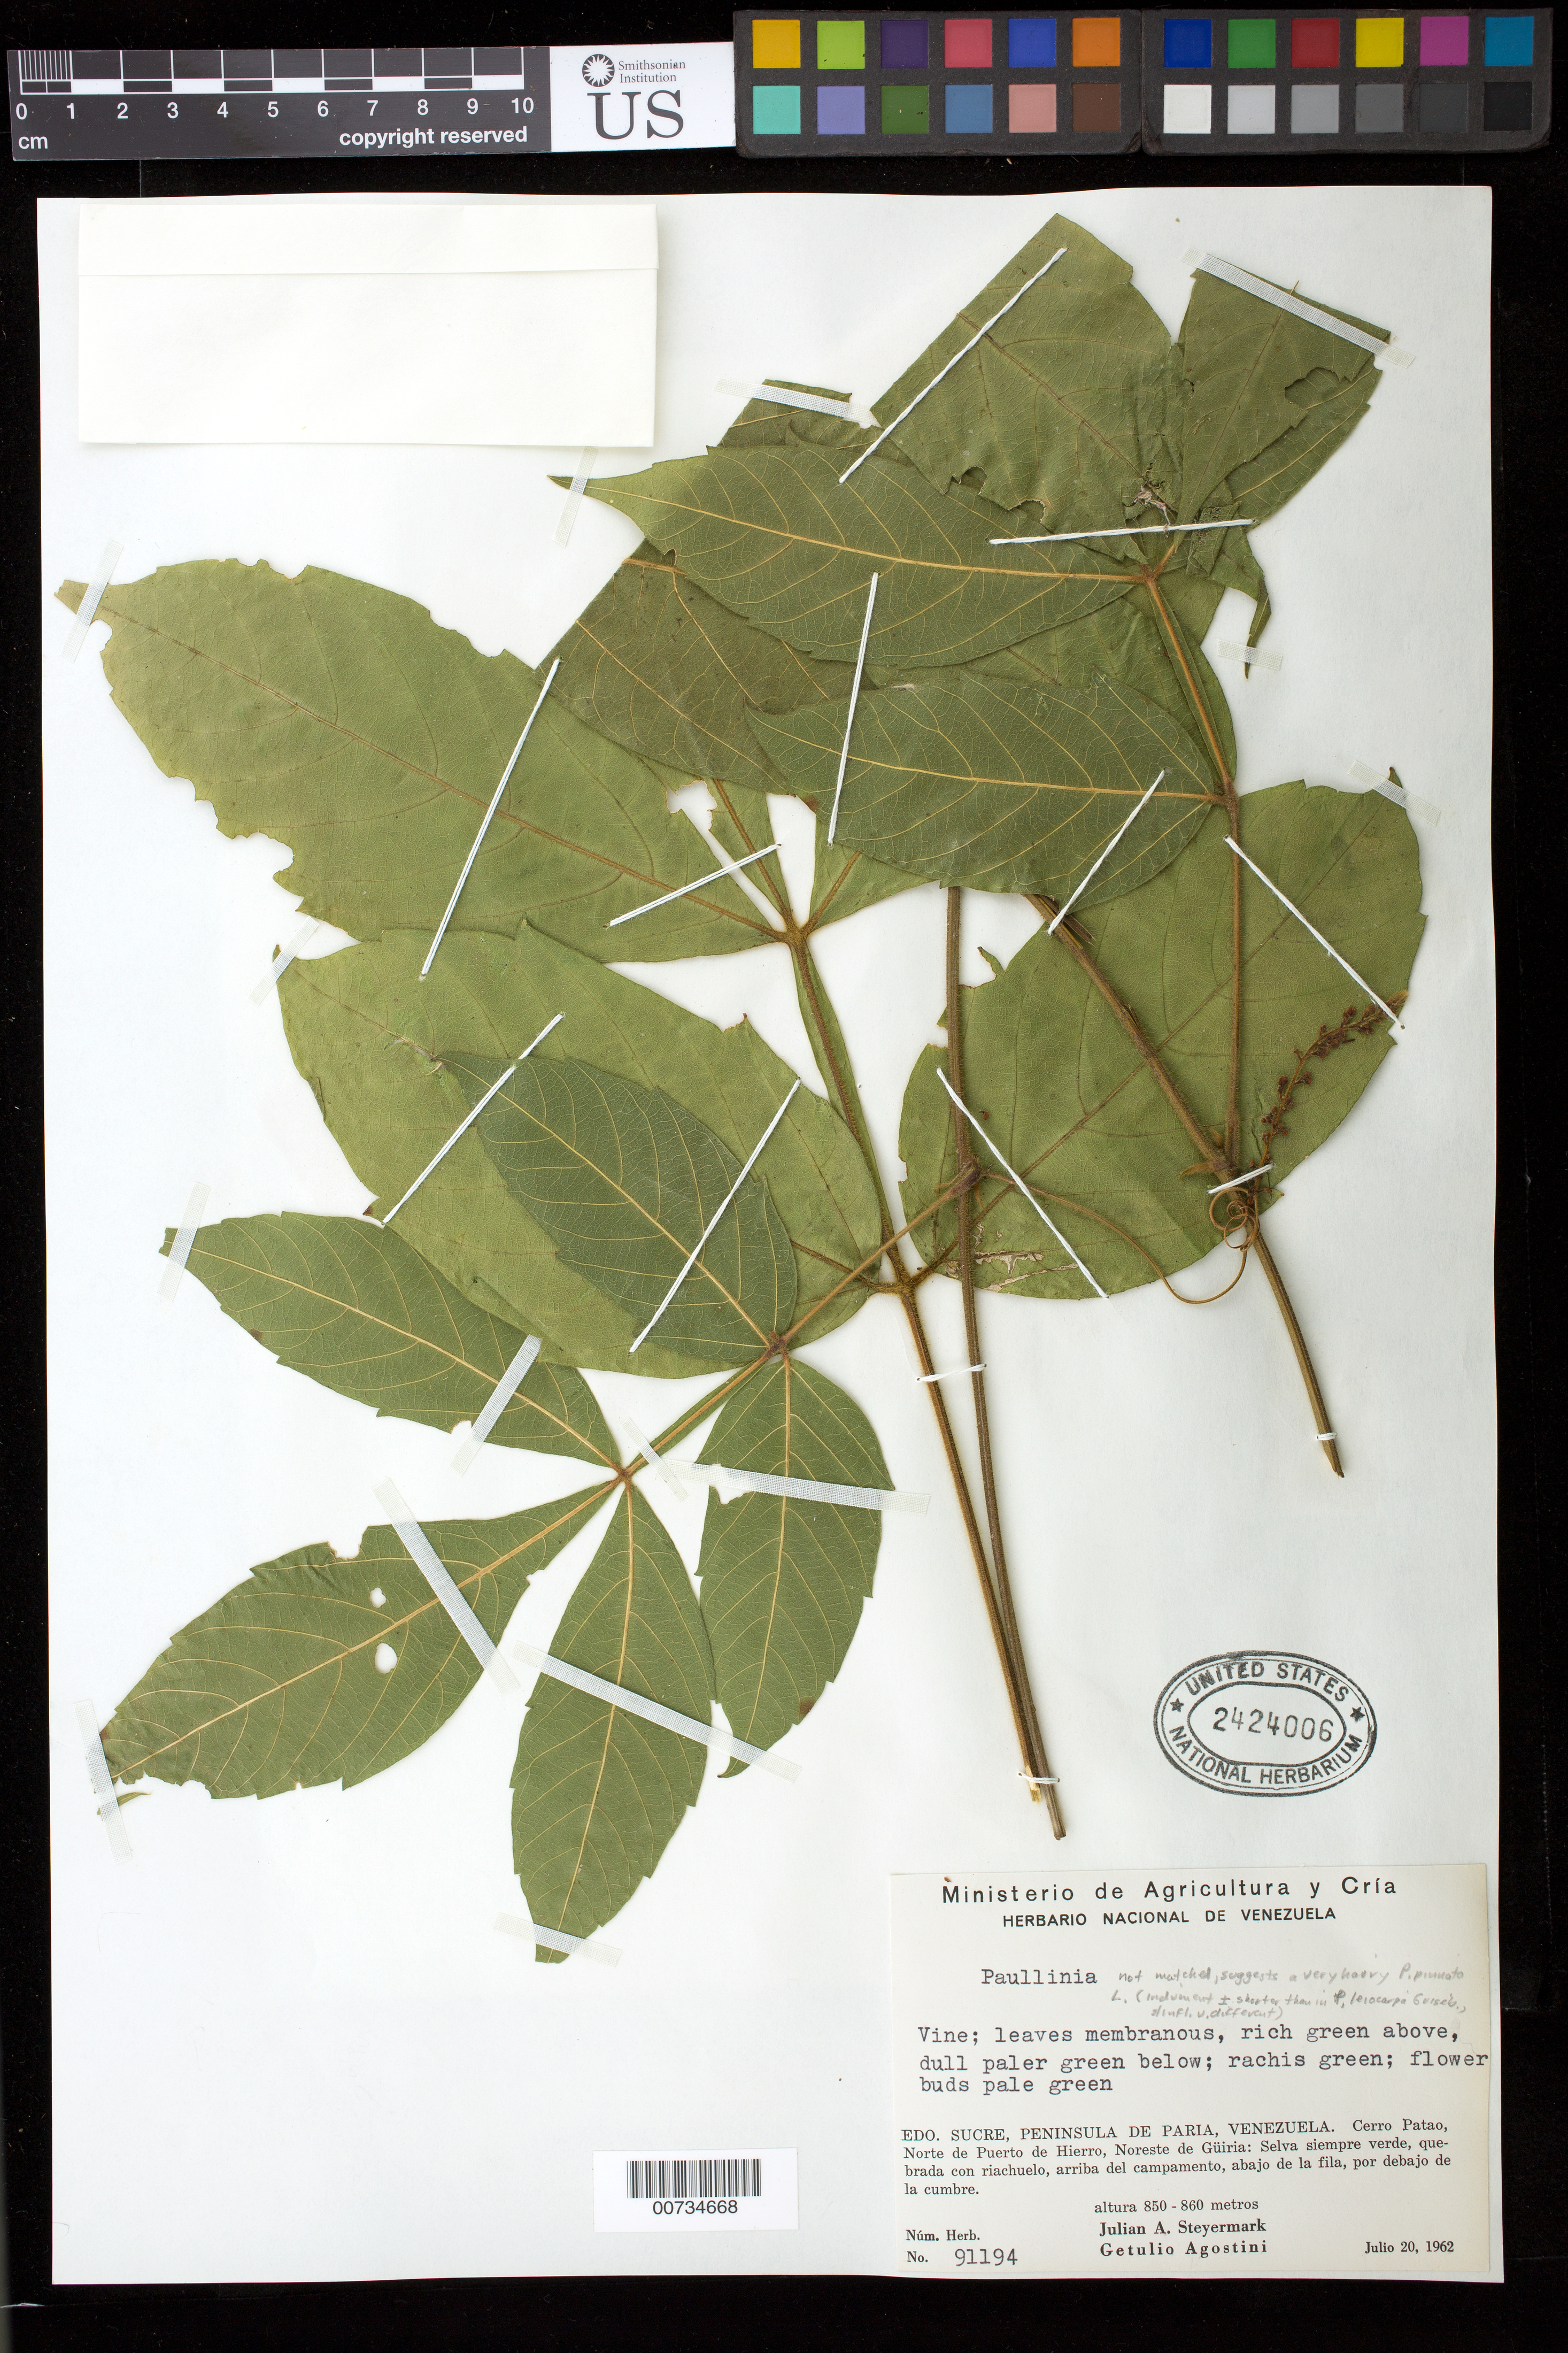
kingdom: Plantae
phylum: Tracheophyta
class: Magnoliopsida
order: Sapindales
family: Sapindaceae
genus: Paullinia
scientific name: Paullinia sp.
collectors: J. Steyermark & G. Agostini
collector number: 91194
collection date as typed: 20 Jul 1962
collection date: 1962-07-20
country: Venezuela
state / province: Sucre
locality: Peninsula de Paria, Cerro Patao, Norte de Puerto de Hierro, Noreste de Güiria.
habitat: Selva siempreverde, quebrada con riachuelo, arriba del campamento, abajo de la fila, por debajo de la cumbre.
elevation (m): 850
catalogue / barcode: US 2424006